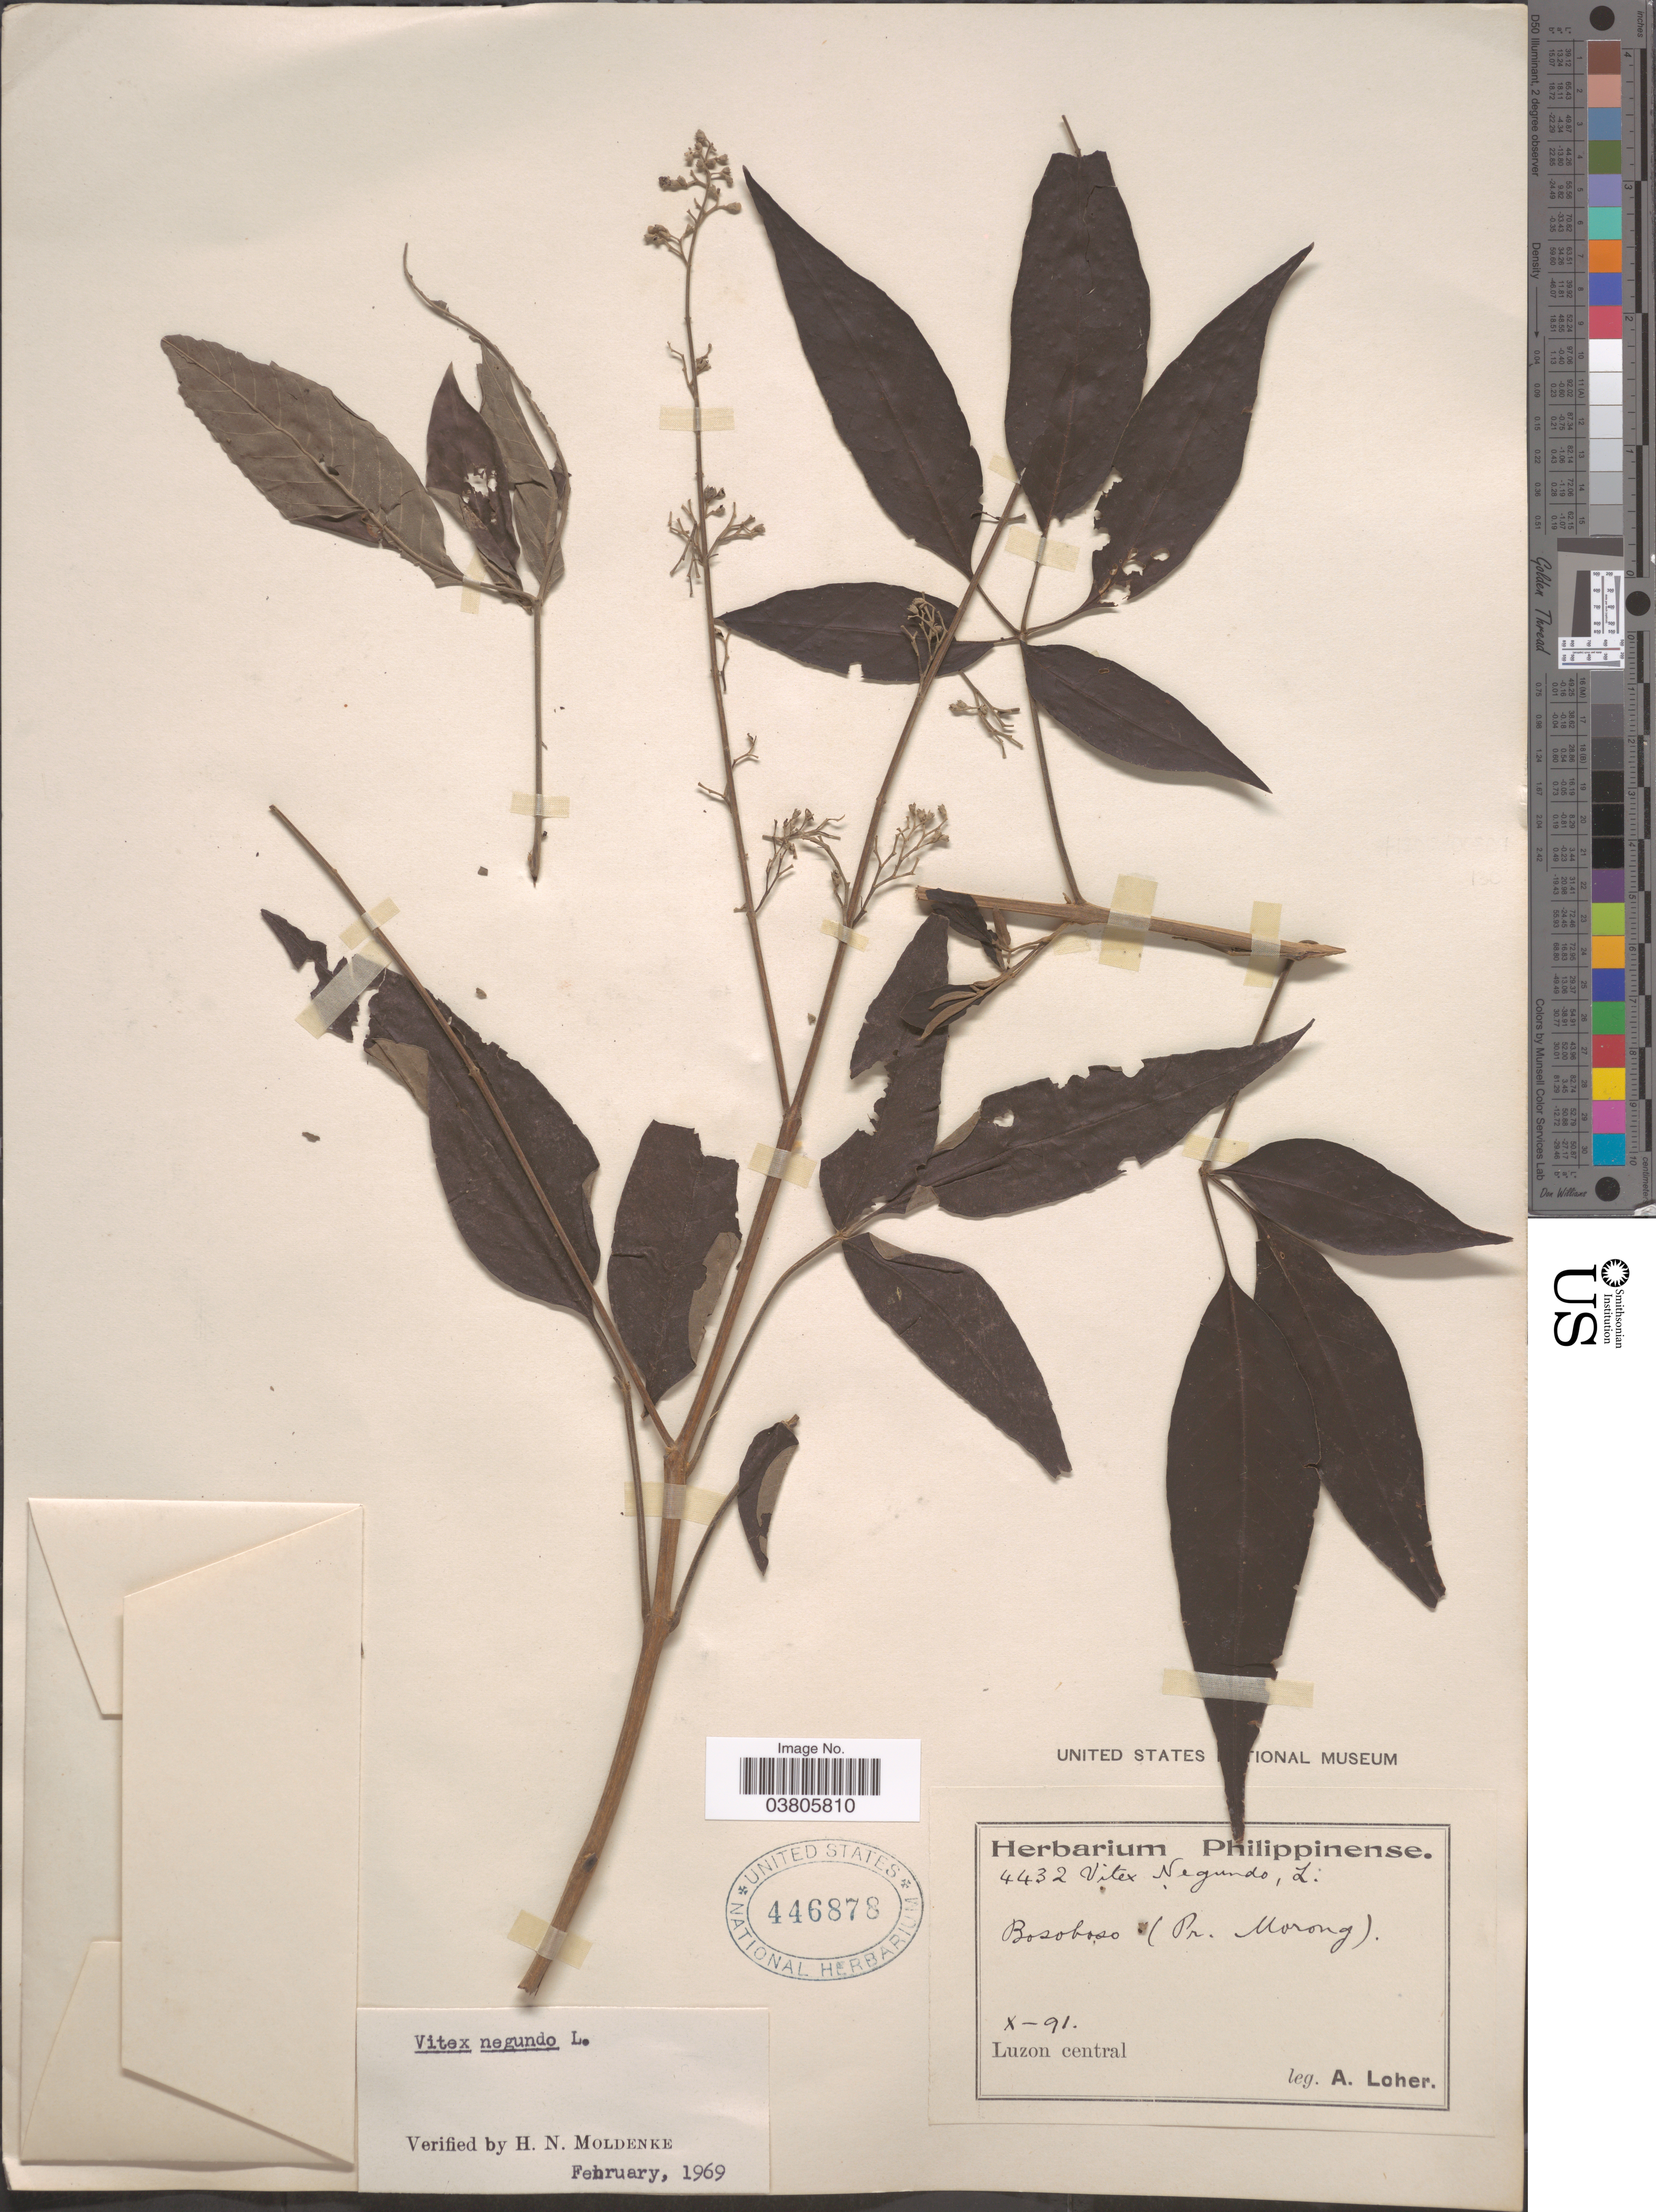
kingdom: Plantae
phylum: Tracheophyta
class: Magnoliopsida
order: Lamiales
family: Lamiaceae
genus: Vitex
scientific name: Vitex negundo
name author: L.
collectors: A. Loher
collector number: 4432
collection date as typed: Transcribed d/m/y: /10/91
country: Philippines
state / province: Central Luzon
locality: Bosoboso (Pr. Morong). Luzon central.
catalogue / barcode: US 446878